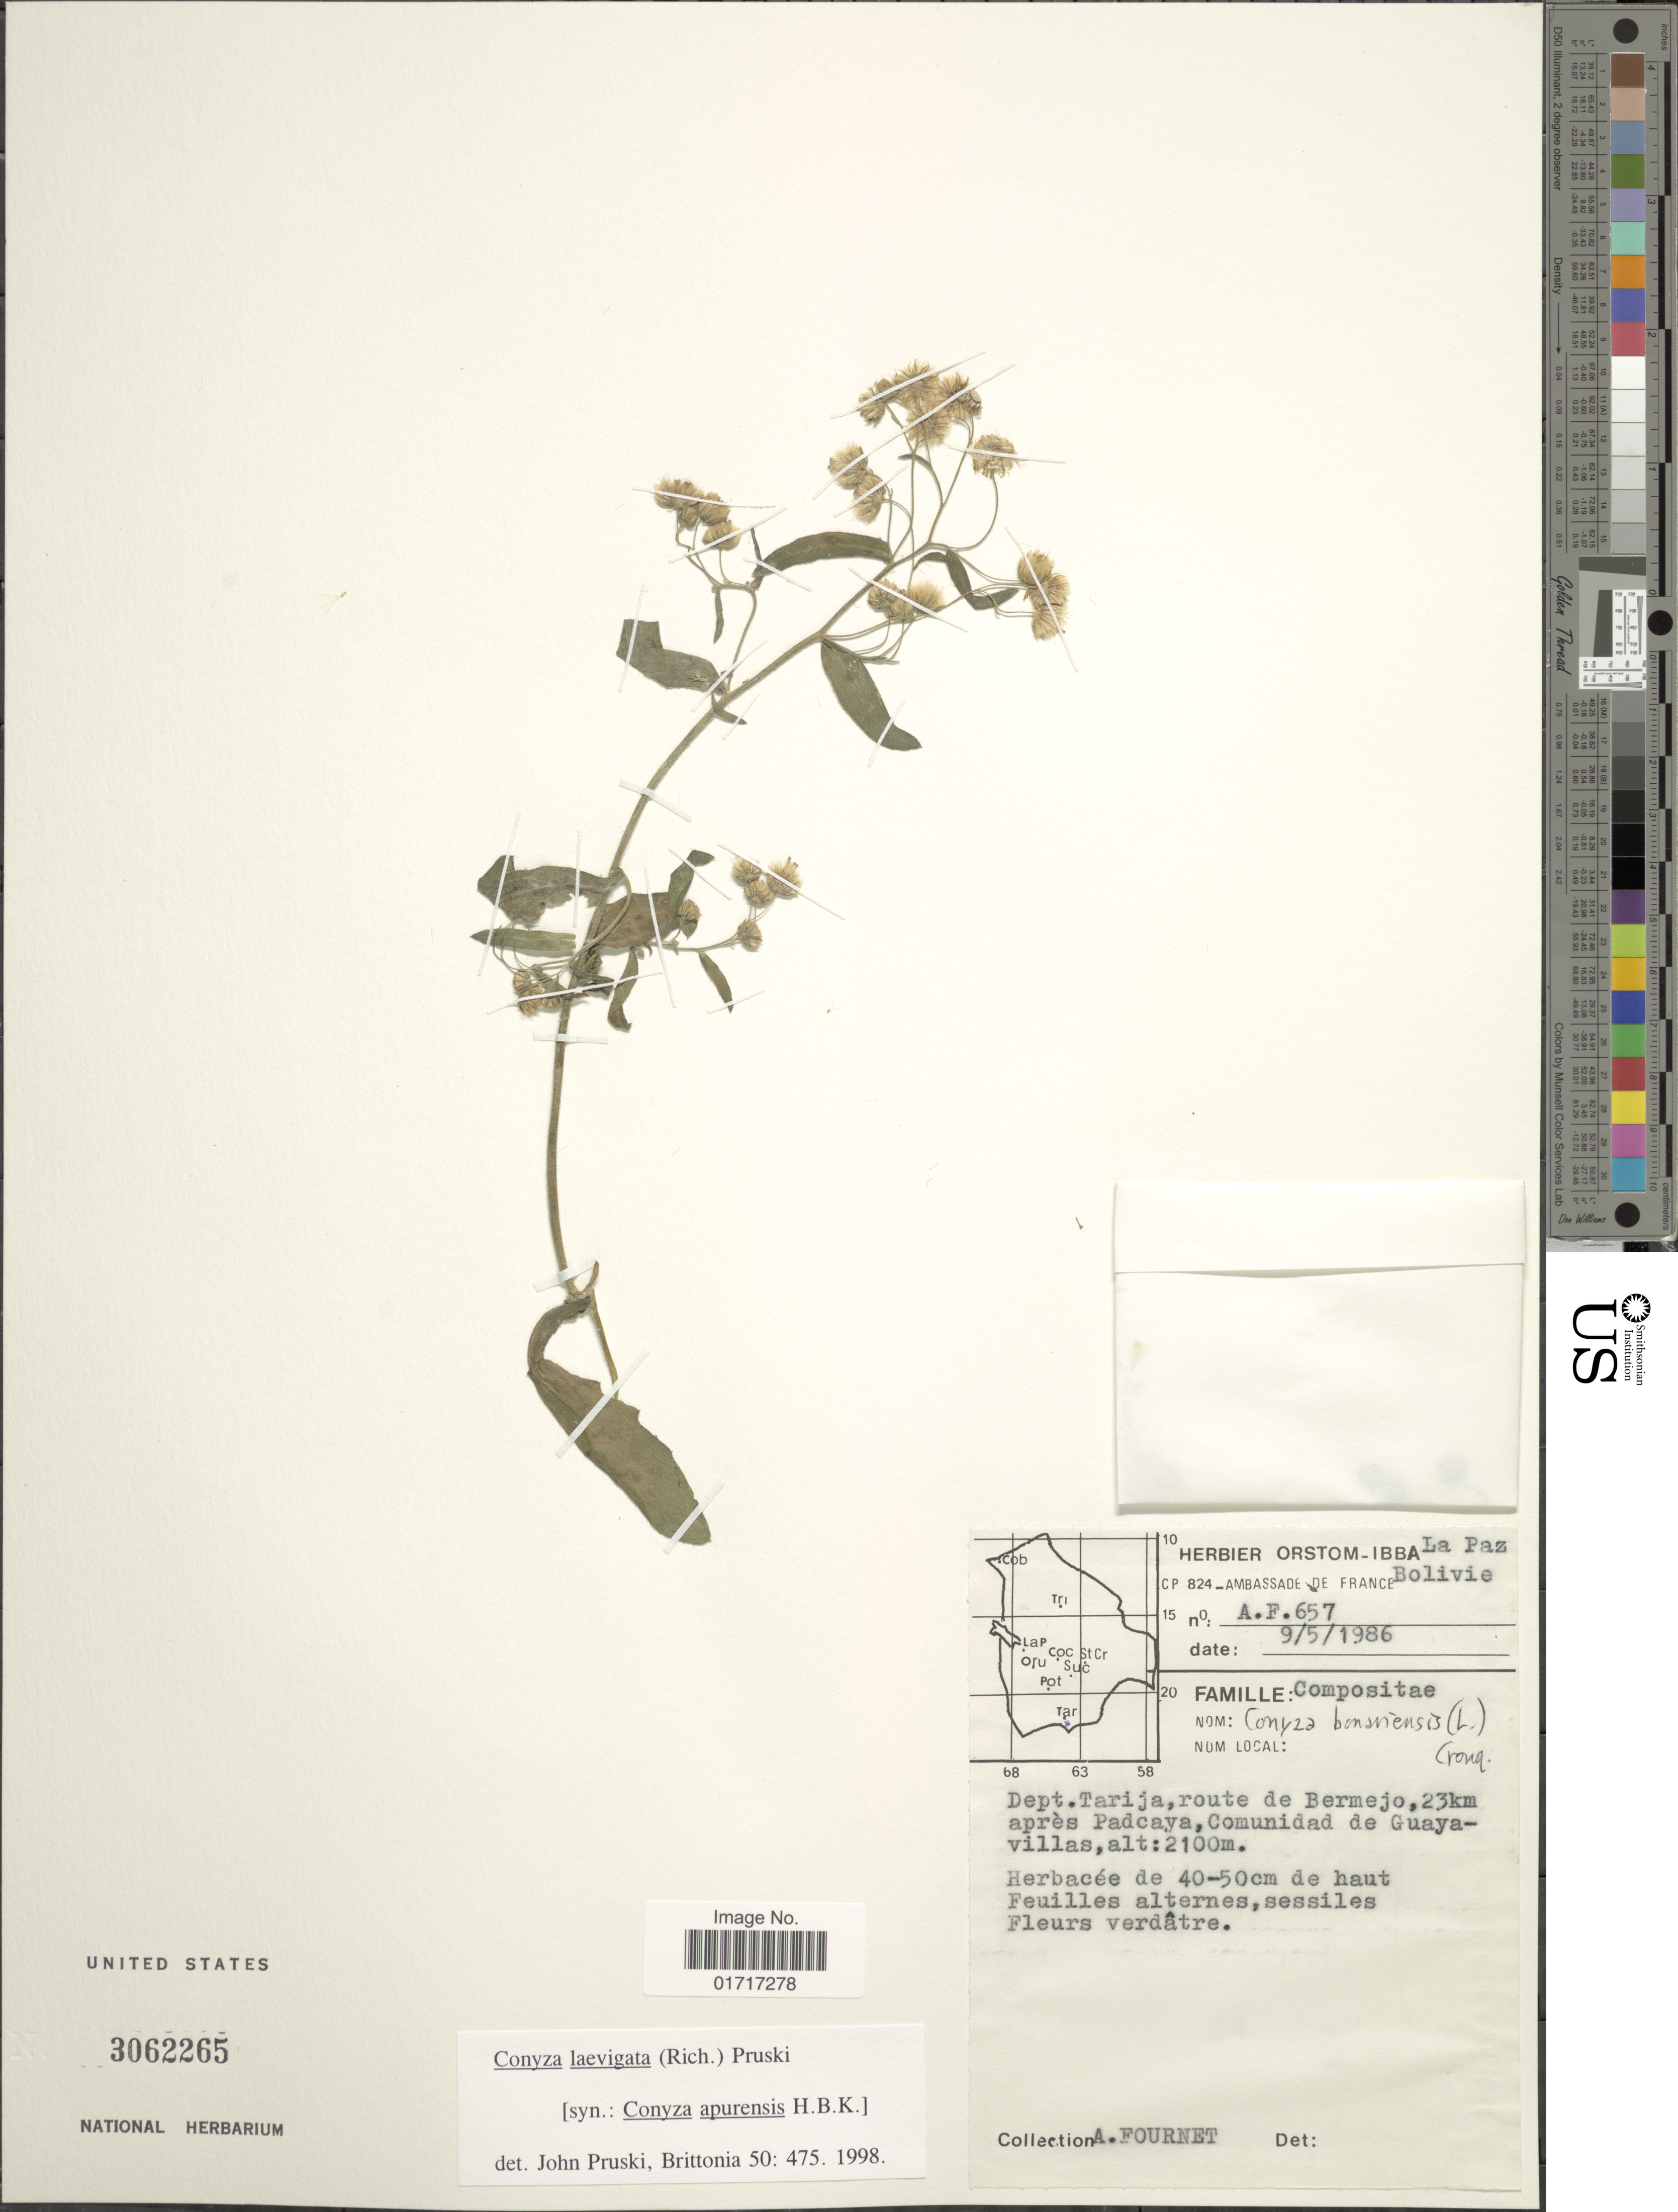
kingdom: Plantae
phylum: Tracheophyta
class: Magnoliopsida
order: Asterales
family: Asteraceae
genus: Conyza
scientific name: Conyza laevigata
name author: (Rich.) Pruski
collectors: A. Fournet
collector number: AF657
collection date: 1986-05-09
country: Bolivia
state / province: Tarija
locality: Dept. Tarija, route de Bermejo, 23km apres Padcaya, Comunidad de Guayavillas.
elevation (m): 2100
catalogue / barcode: US 3062265